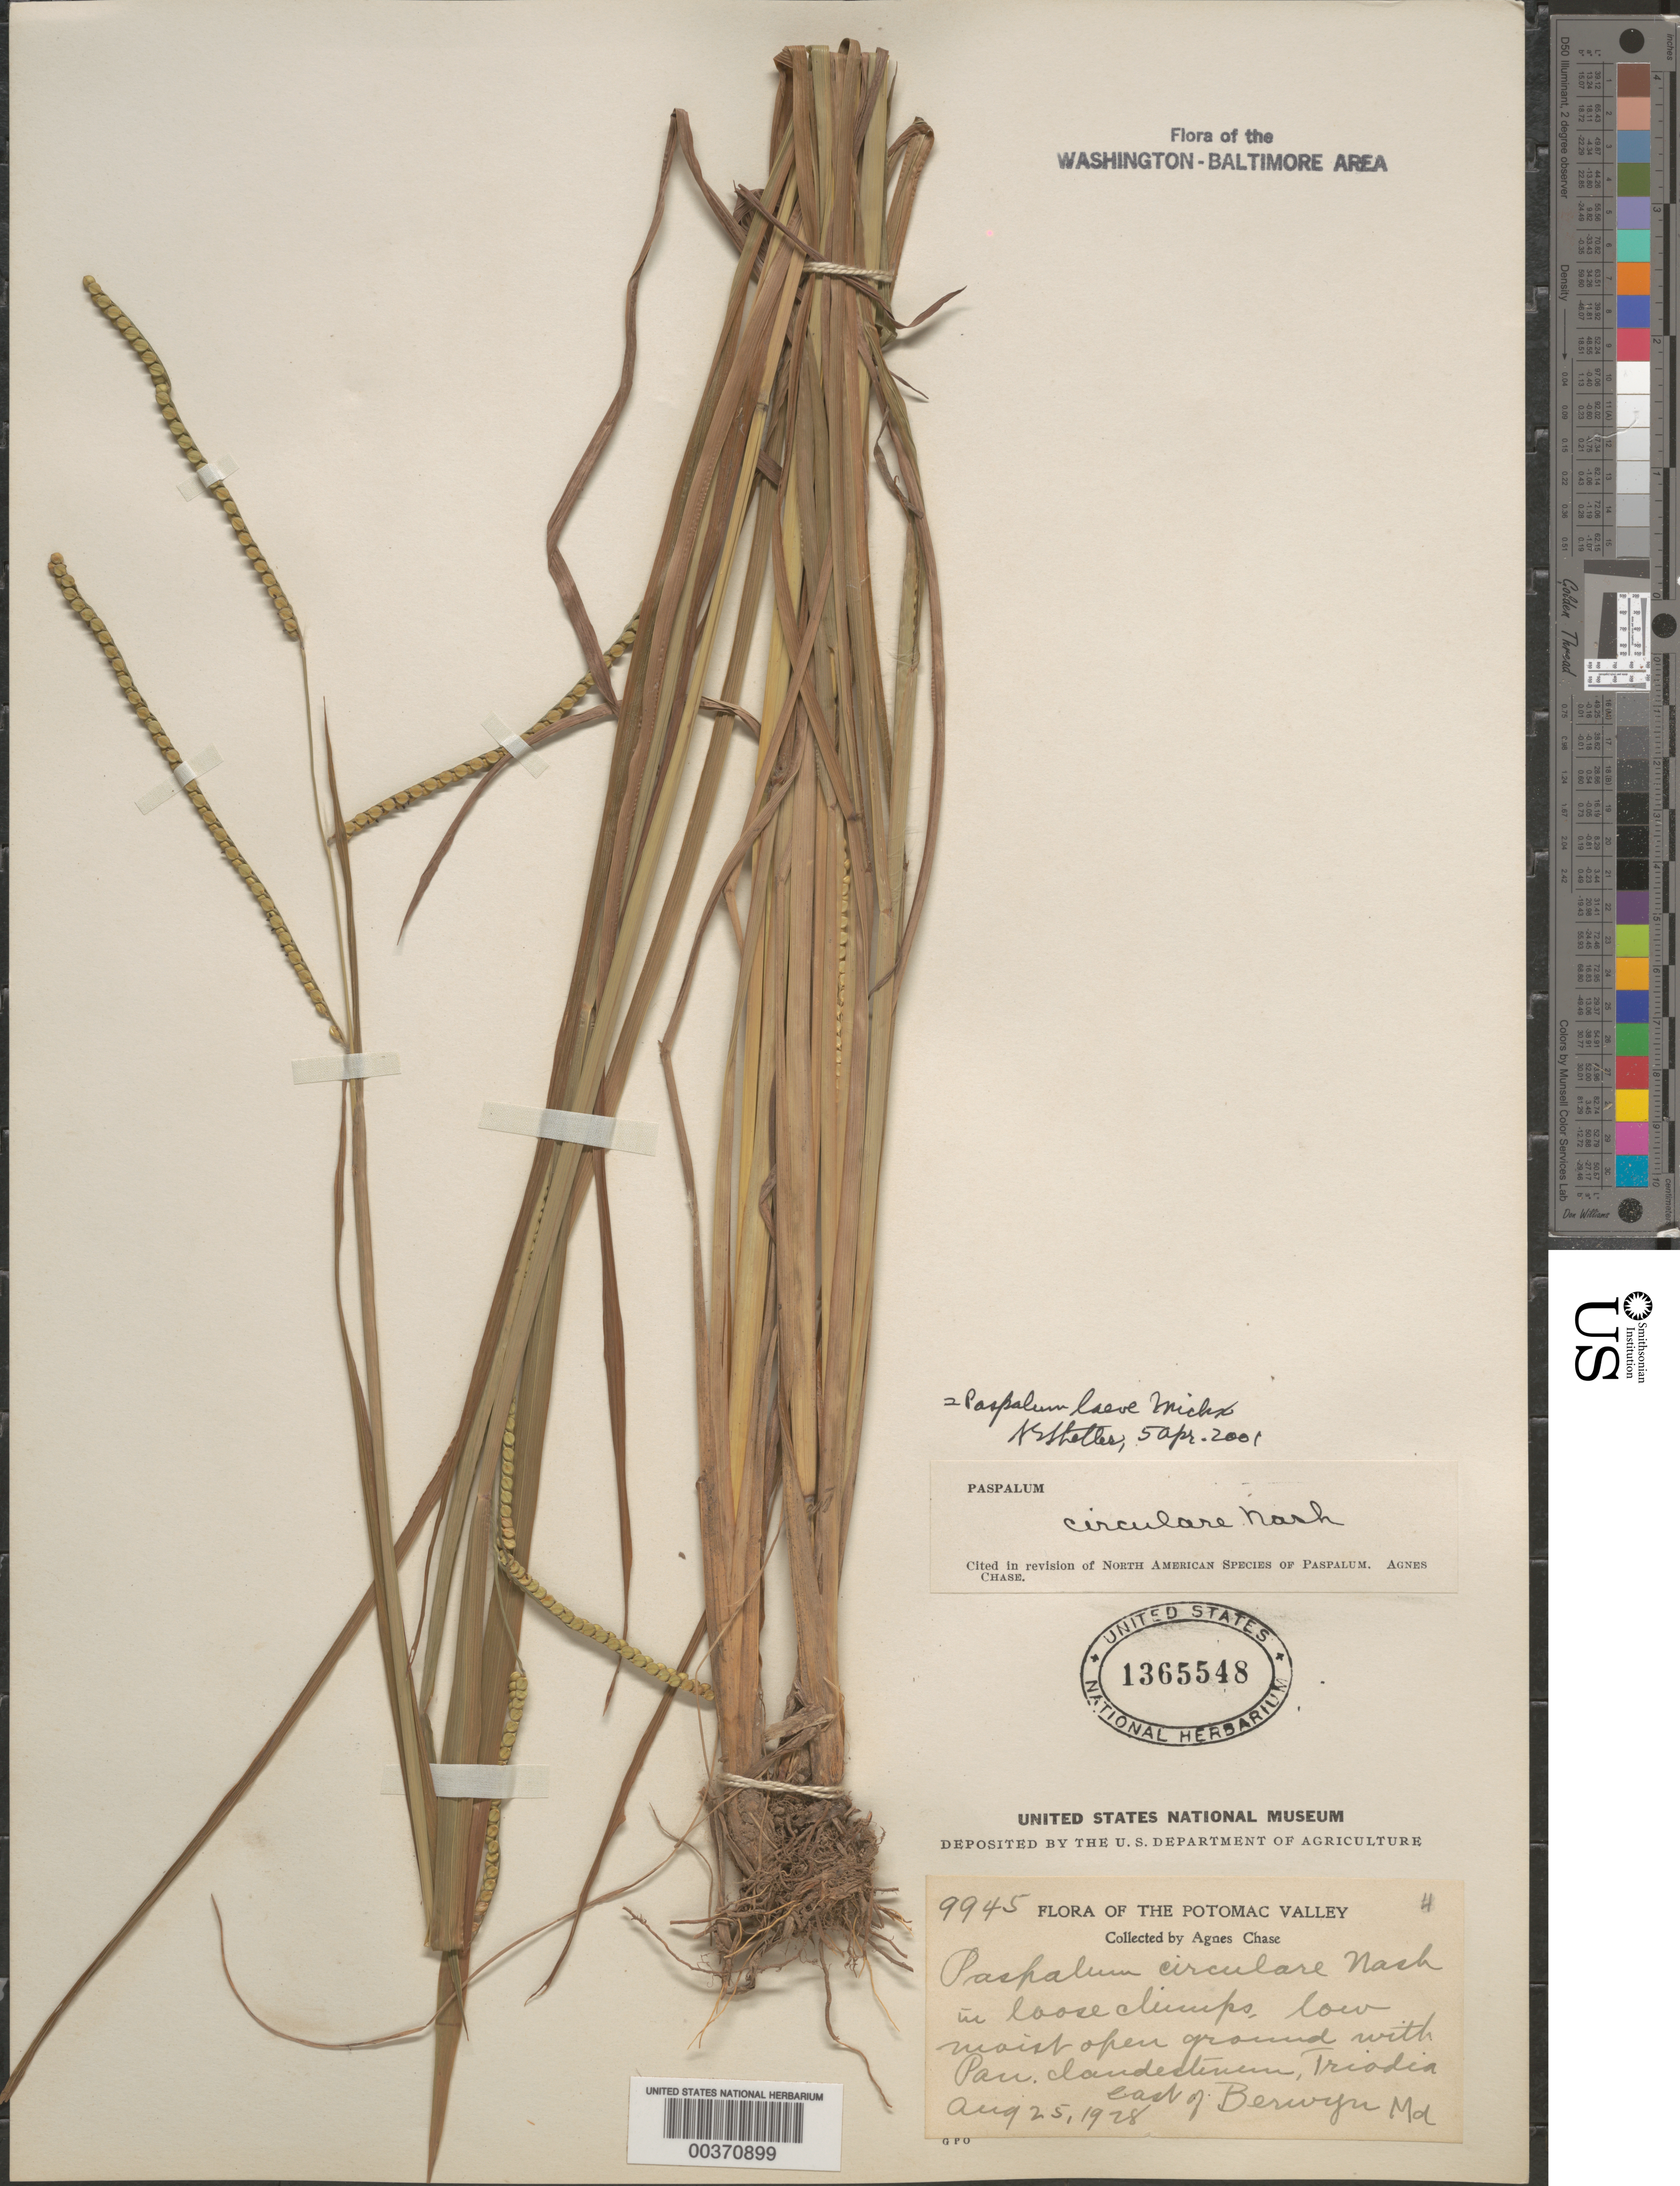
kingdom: Plantae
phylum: Tracheophyta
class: Liliopsida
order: Poales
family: Poaceae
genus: Paspalum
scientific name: Paspalum laeve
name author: Michx.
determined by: Chase, [M.] Agnes, (US)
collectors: A. Chase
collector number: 9945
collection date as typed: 25 Aug 1928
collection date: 1928-08-25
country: United States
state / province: Maryland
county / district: Prince George's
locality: Berwyn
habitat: Low moist open ground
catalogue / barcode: US 1365548